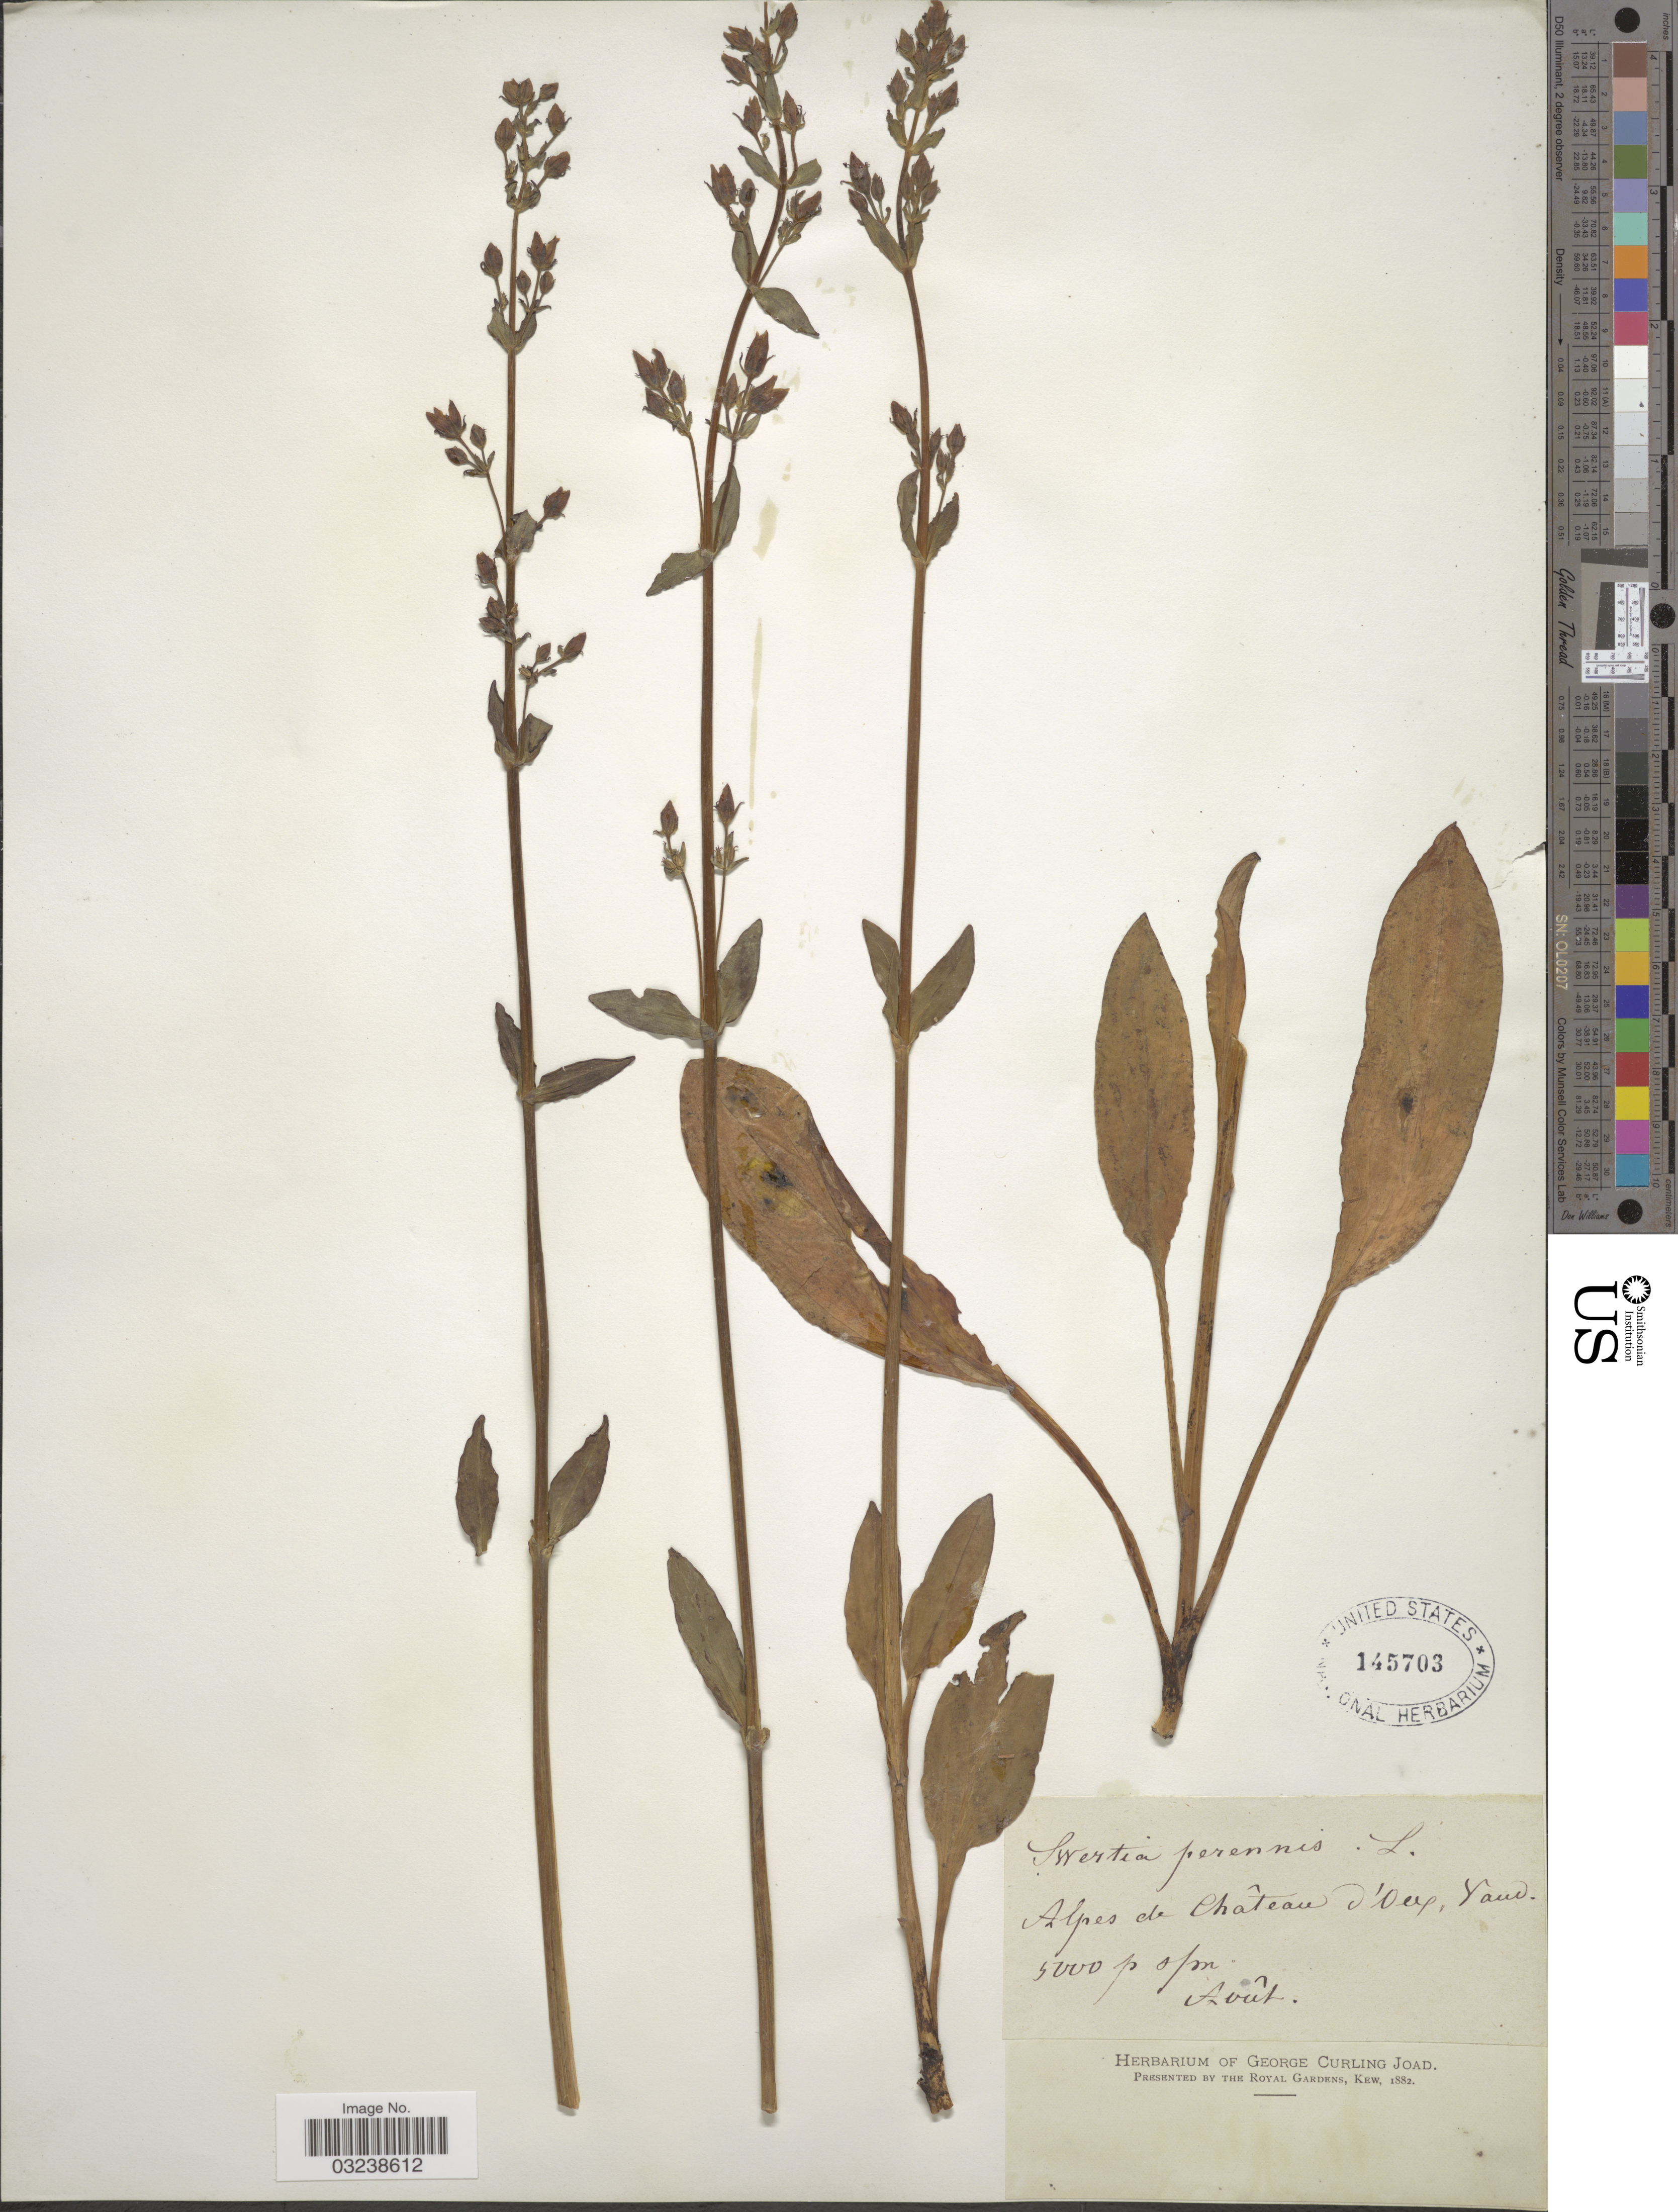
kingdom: Plantae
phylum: Tracheophyta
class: Magnoliopsida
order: Gentianales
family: Gentianaceae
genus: Swertia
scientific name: Swertia perennis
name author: L.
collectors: ex herb. George Curling Joad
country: Switzerland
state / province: Vaud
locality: Alpes de Château d'Oex.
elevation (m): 5000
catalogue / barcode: US 145703